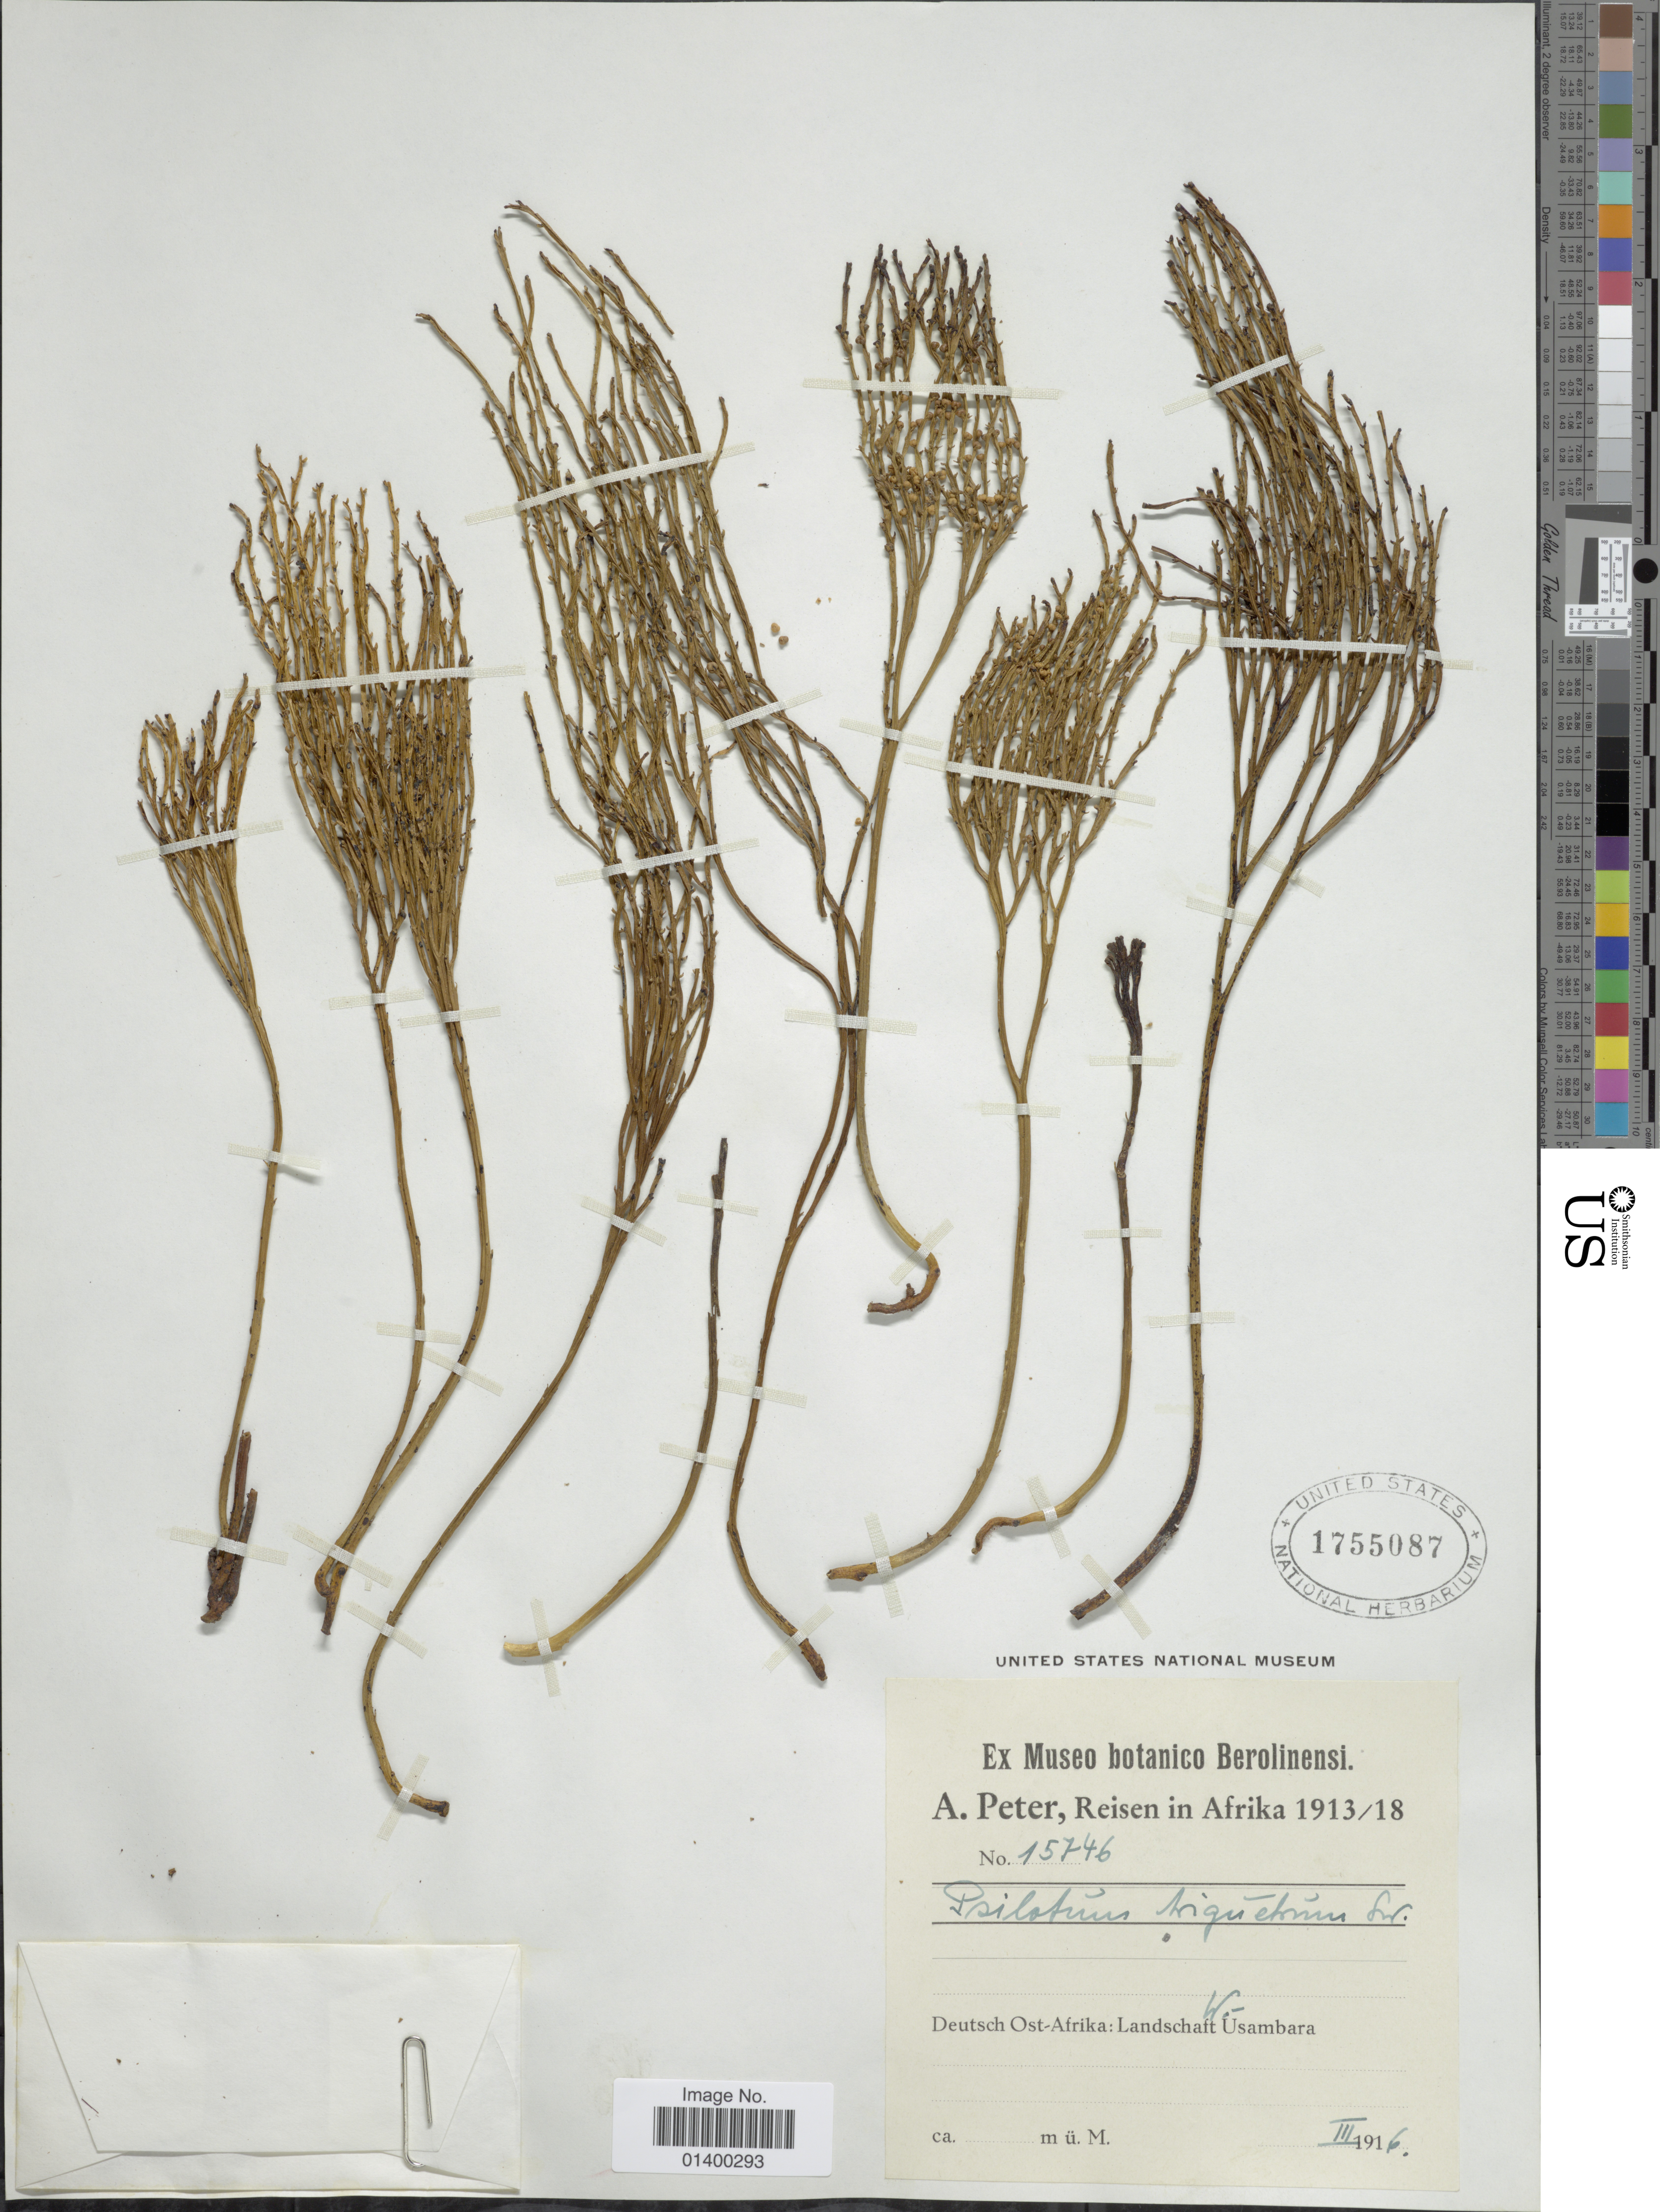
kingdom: Plantae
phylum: Tracheophyta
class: Polypodiopsida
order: Psilotales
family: Psilotaceae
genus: Psilotum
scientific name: Psilotum nudum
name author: (L.) P. Beauv.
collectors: A. Peter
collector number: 15746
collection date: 1916-03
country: Tanzania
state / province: Tanga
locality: Deutsch Ost-Afrika: Landschaft W-Usambara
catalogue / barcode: US 1755087